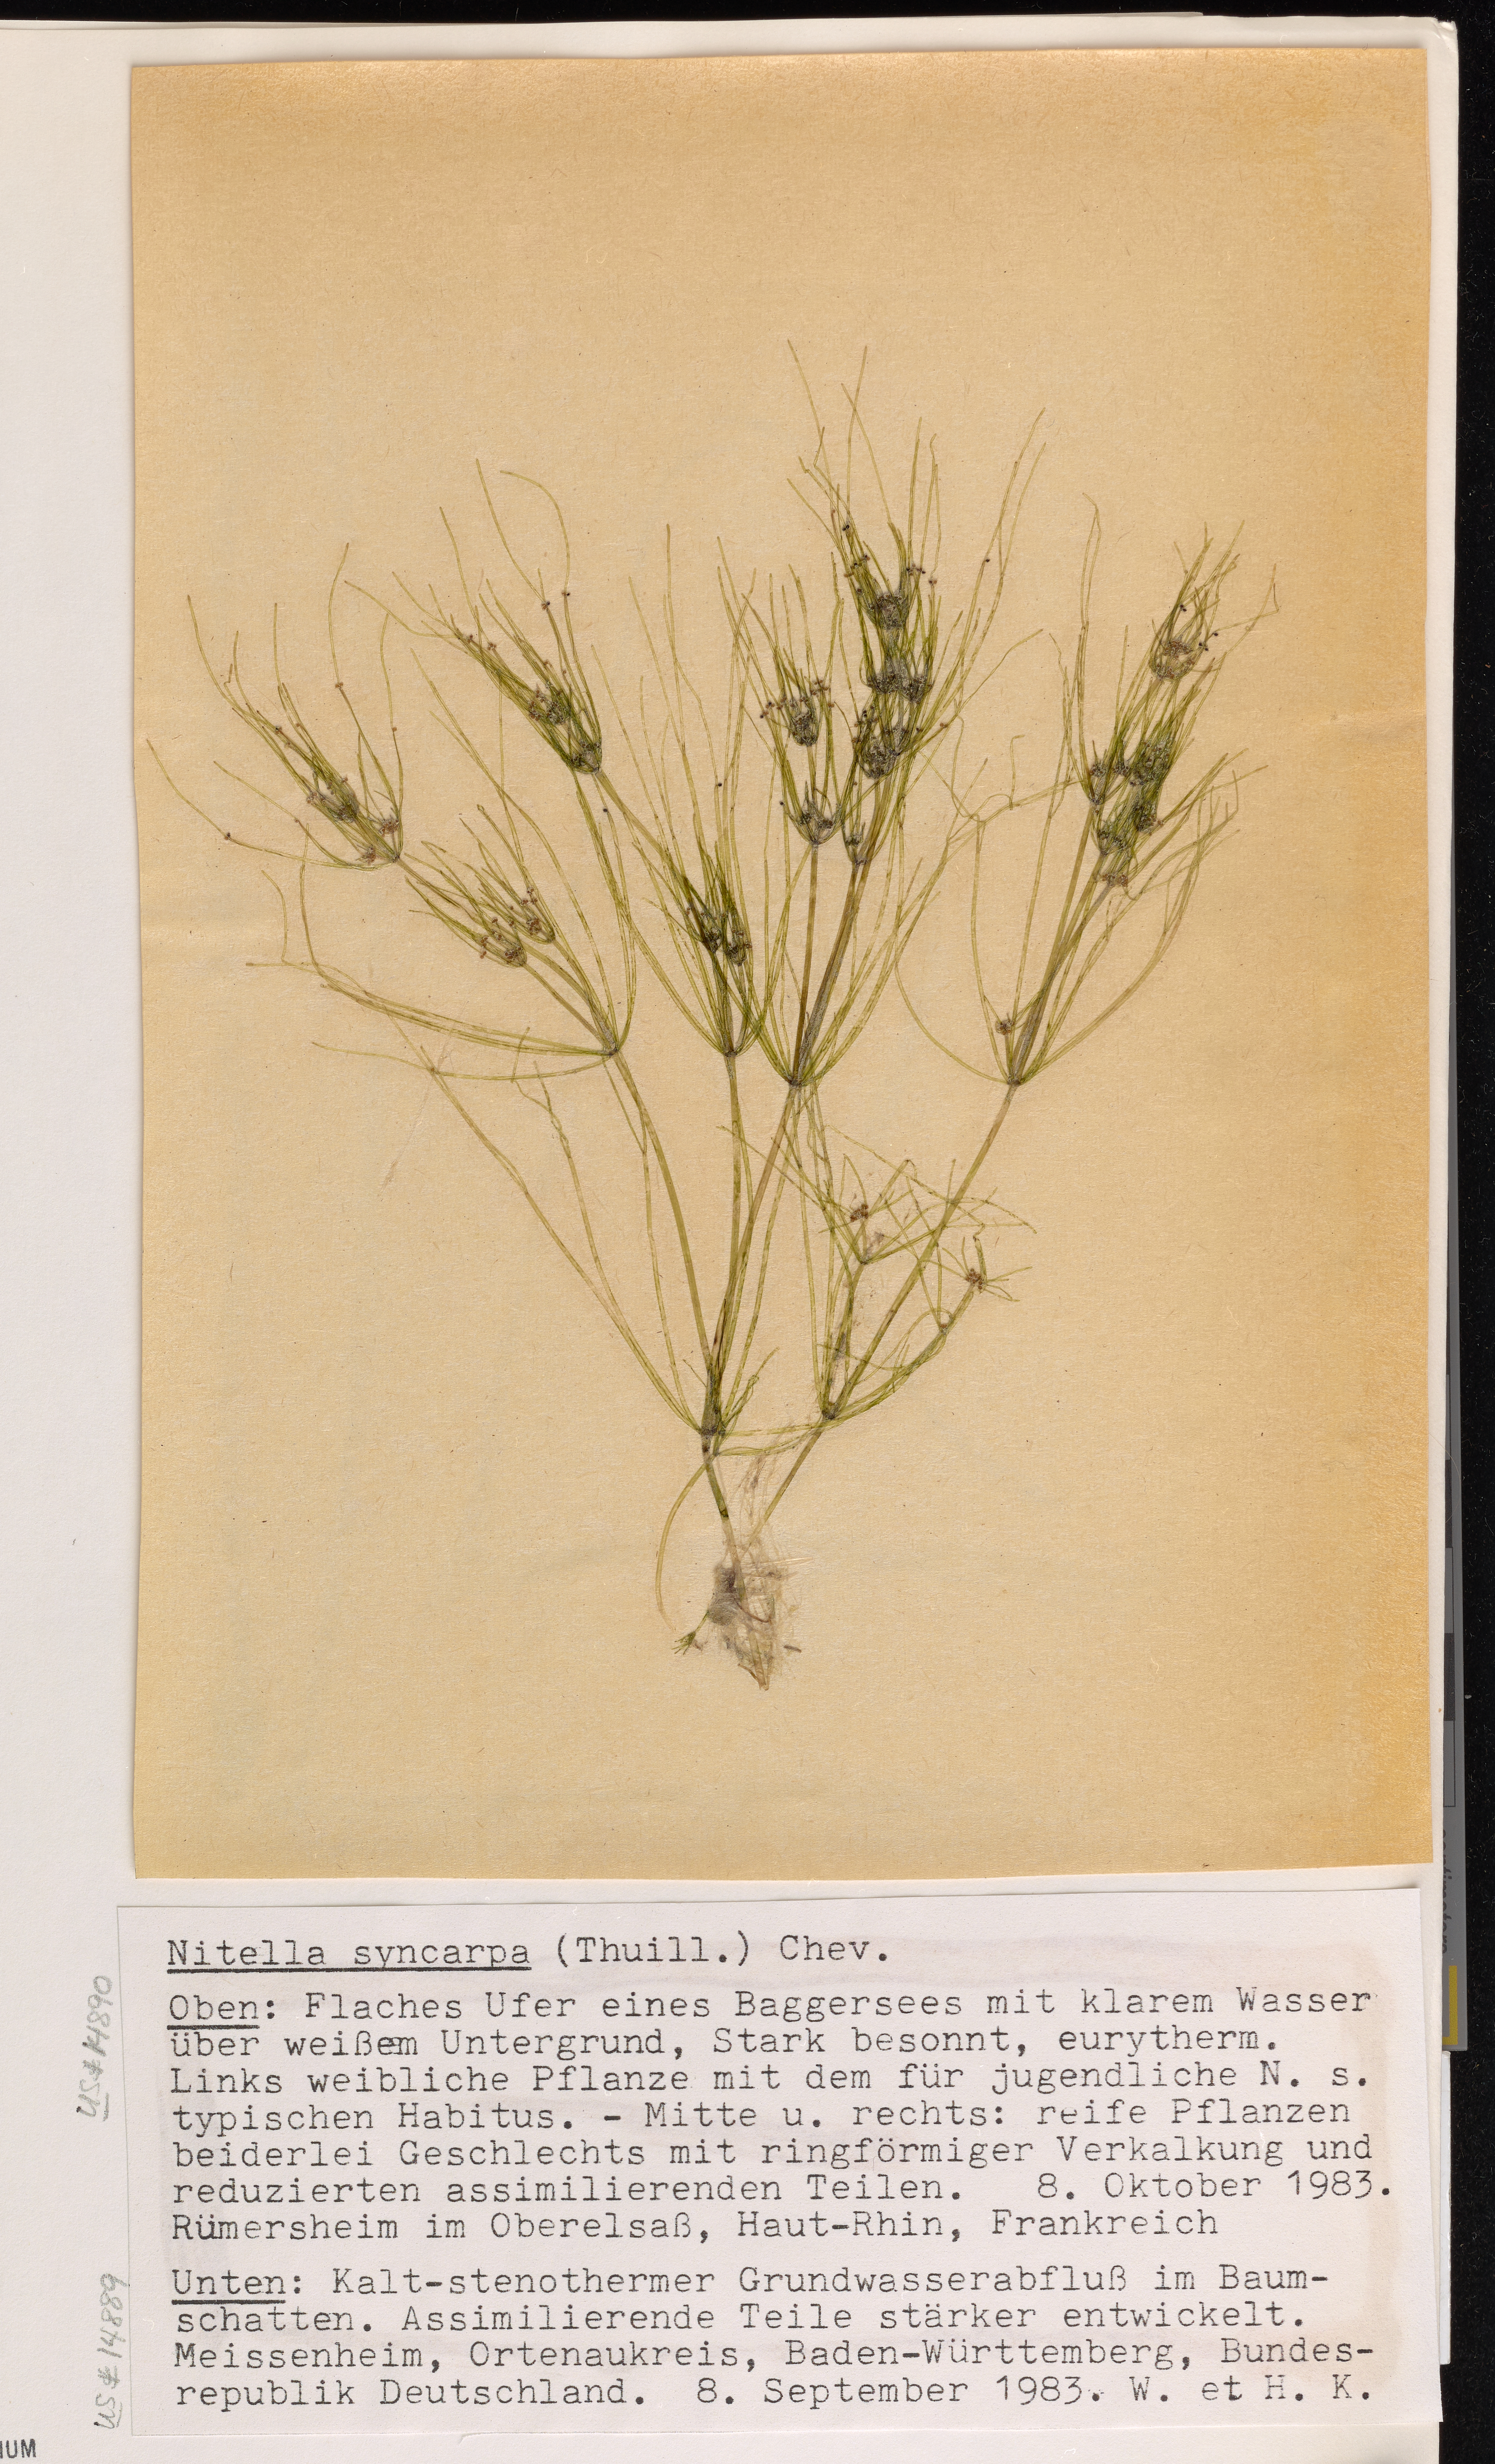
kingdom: Plantae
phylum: Charophyta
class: Charophyceae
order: Charales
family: Characeae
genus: Nitella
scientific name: Nitella syncarpa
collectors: W. Krause & H. Krause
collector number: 3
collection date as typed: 08 Oct 1983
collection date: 1983-10-08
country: France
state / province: Grand Est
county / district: Haut-Rhin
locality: Rumersheim im Oberelsass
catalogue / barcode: US 14890